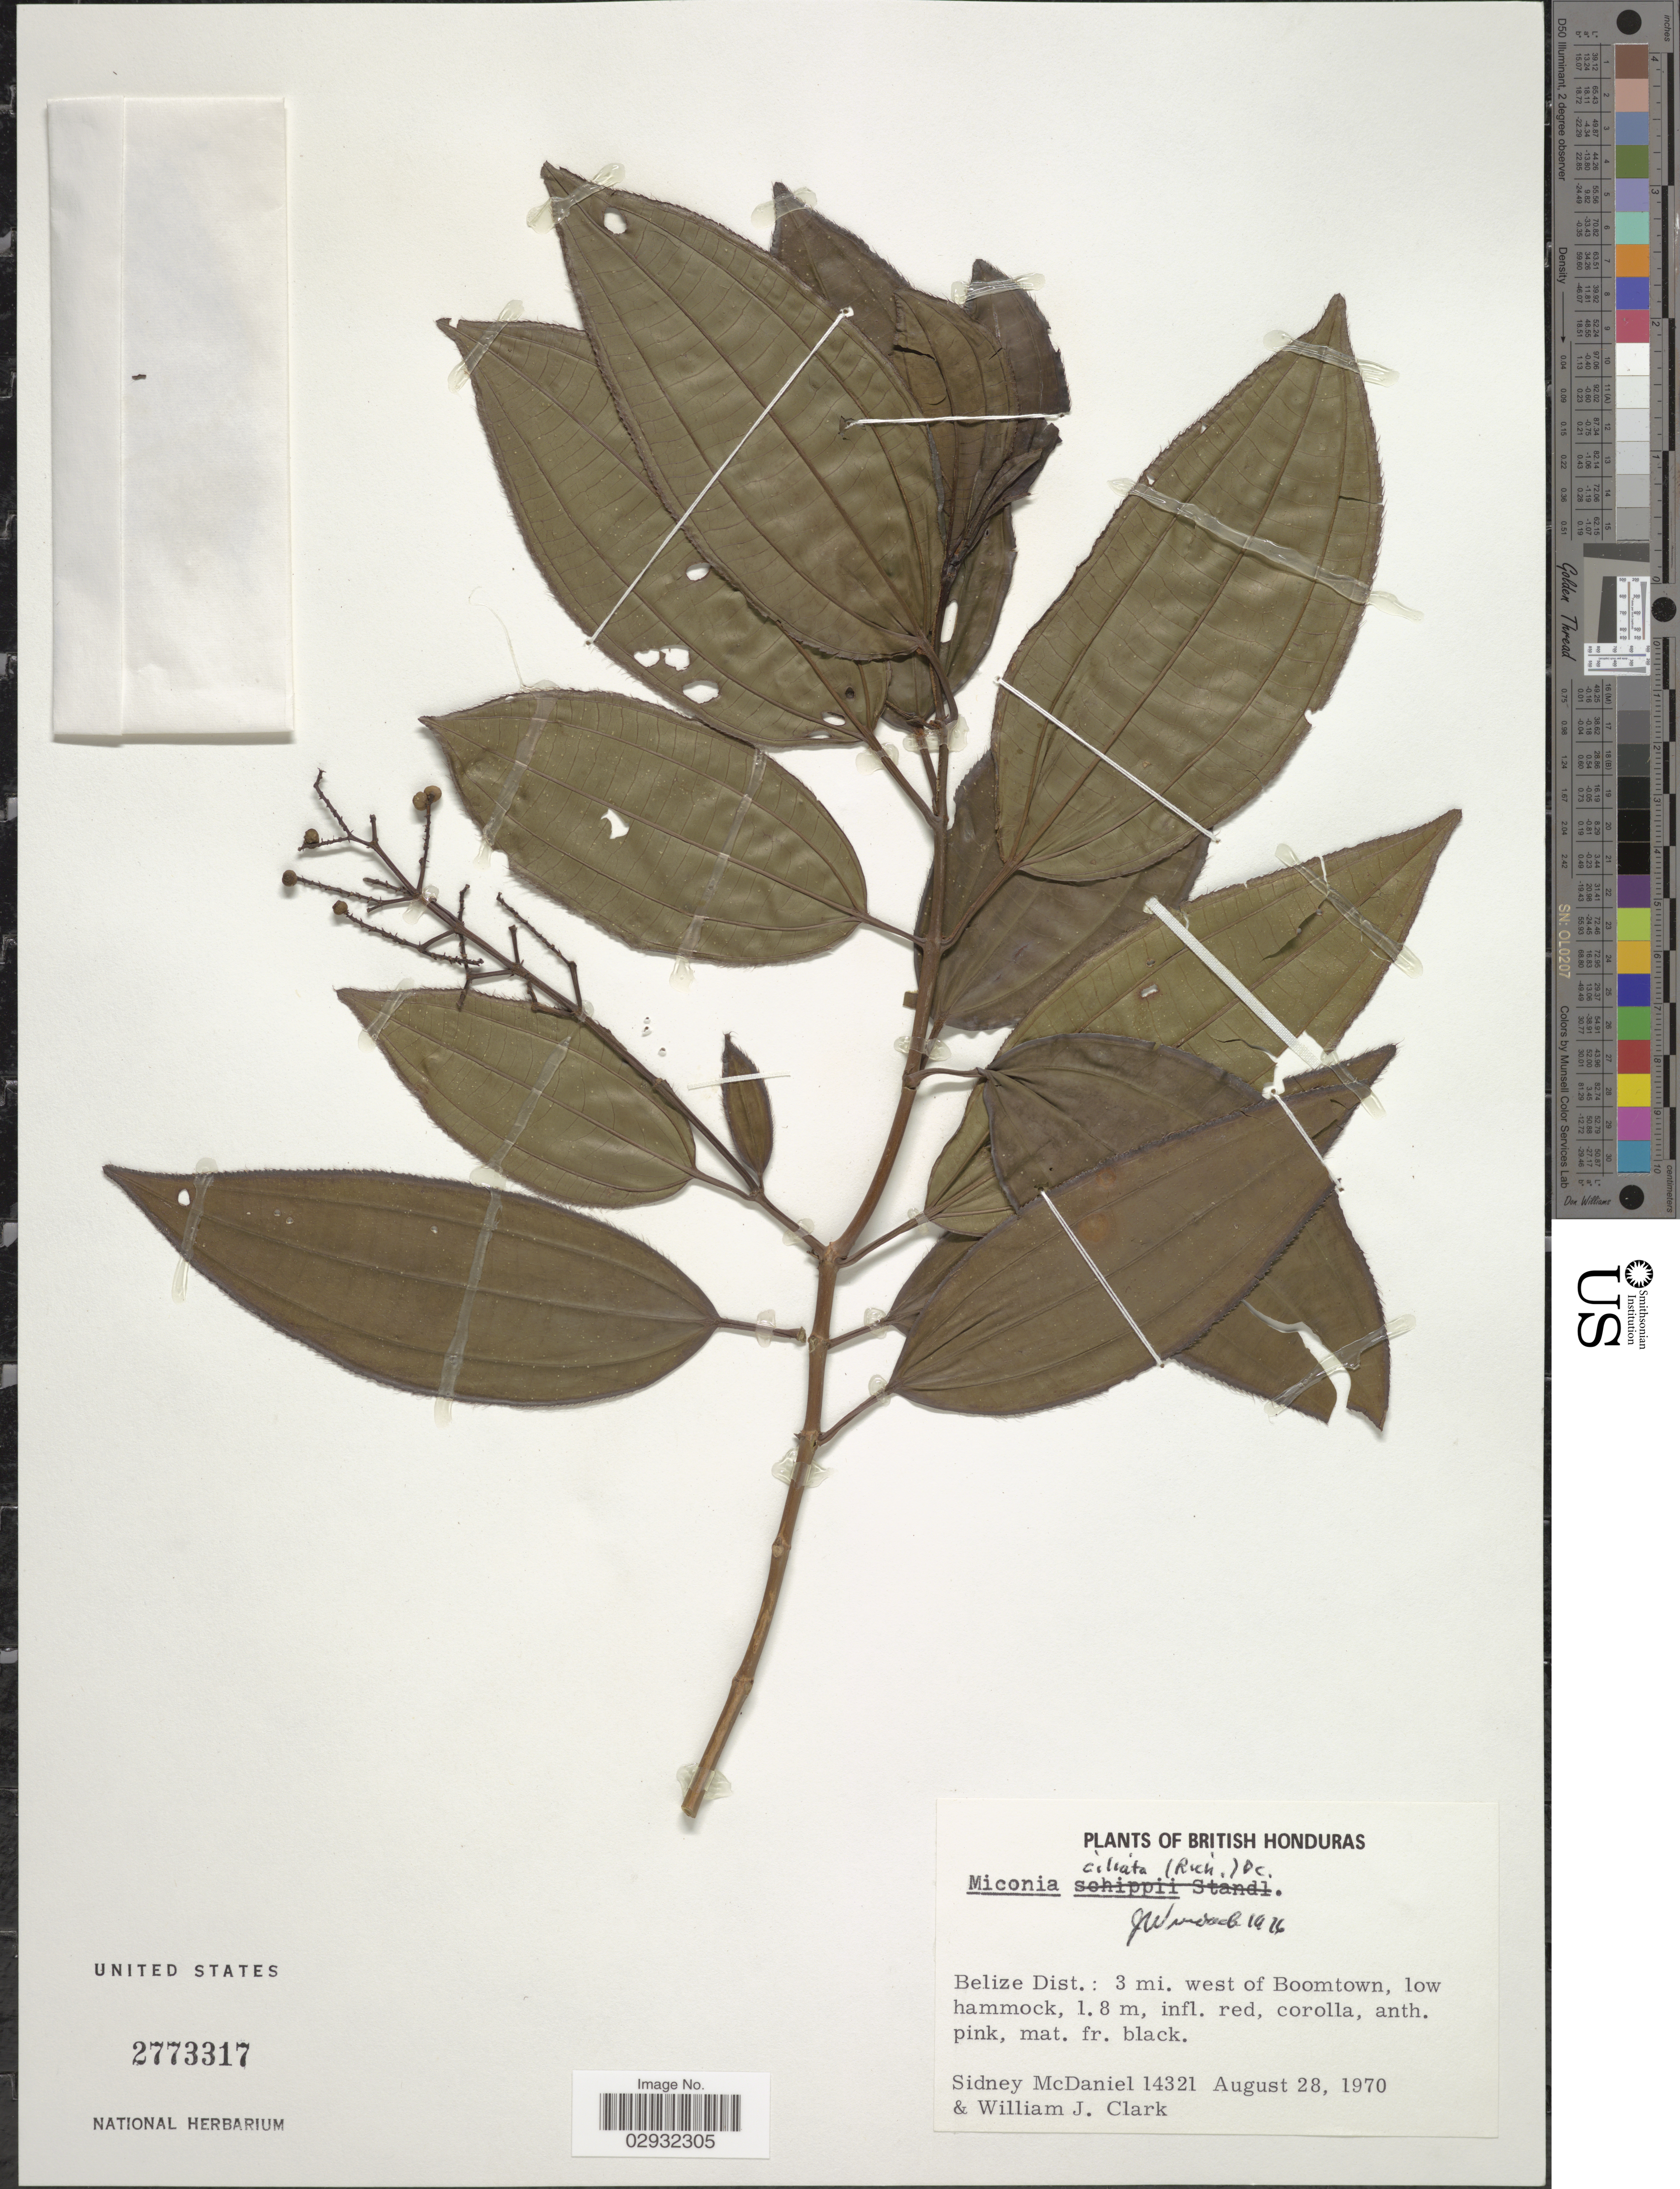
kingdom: Plantae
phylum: Tracheophyta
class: Magnoliopsida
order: Myrtales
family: Melastomataceae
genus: Miconia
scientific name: Miconia ciliata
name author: (Rich.) DC.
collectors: S. McDaniel & W. Clark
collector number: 14321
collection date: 1970-08-28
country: Belize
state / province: Belize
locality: British Honduras. Belize Dist.: 3 mi. west of Boomtown, low hammock.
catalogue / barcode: US 2773317